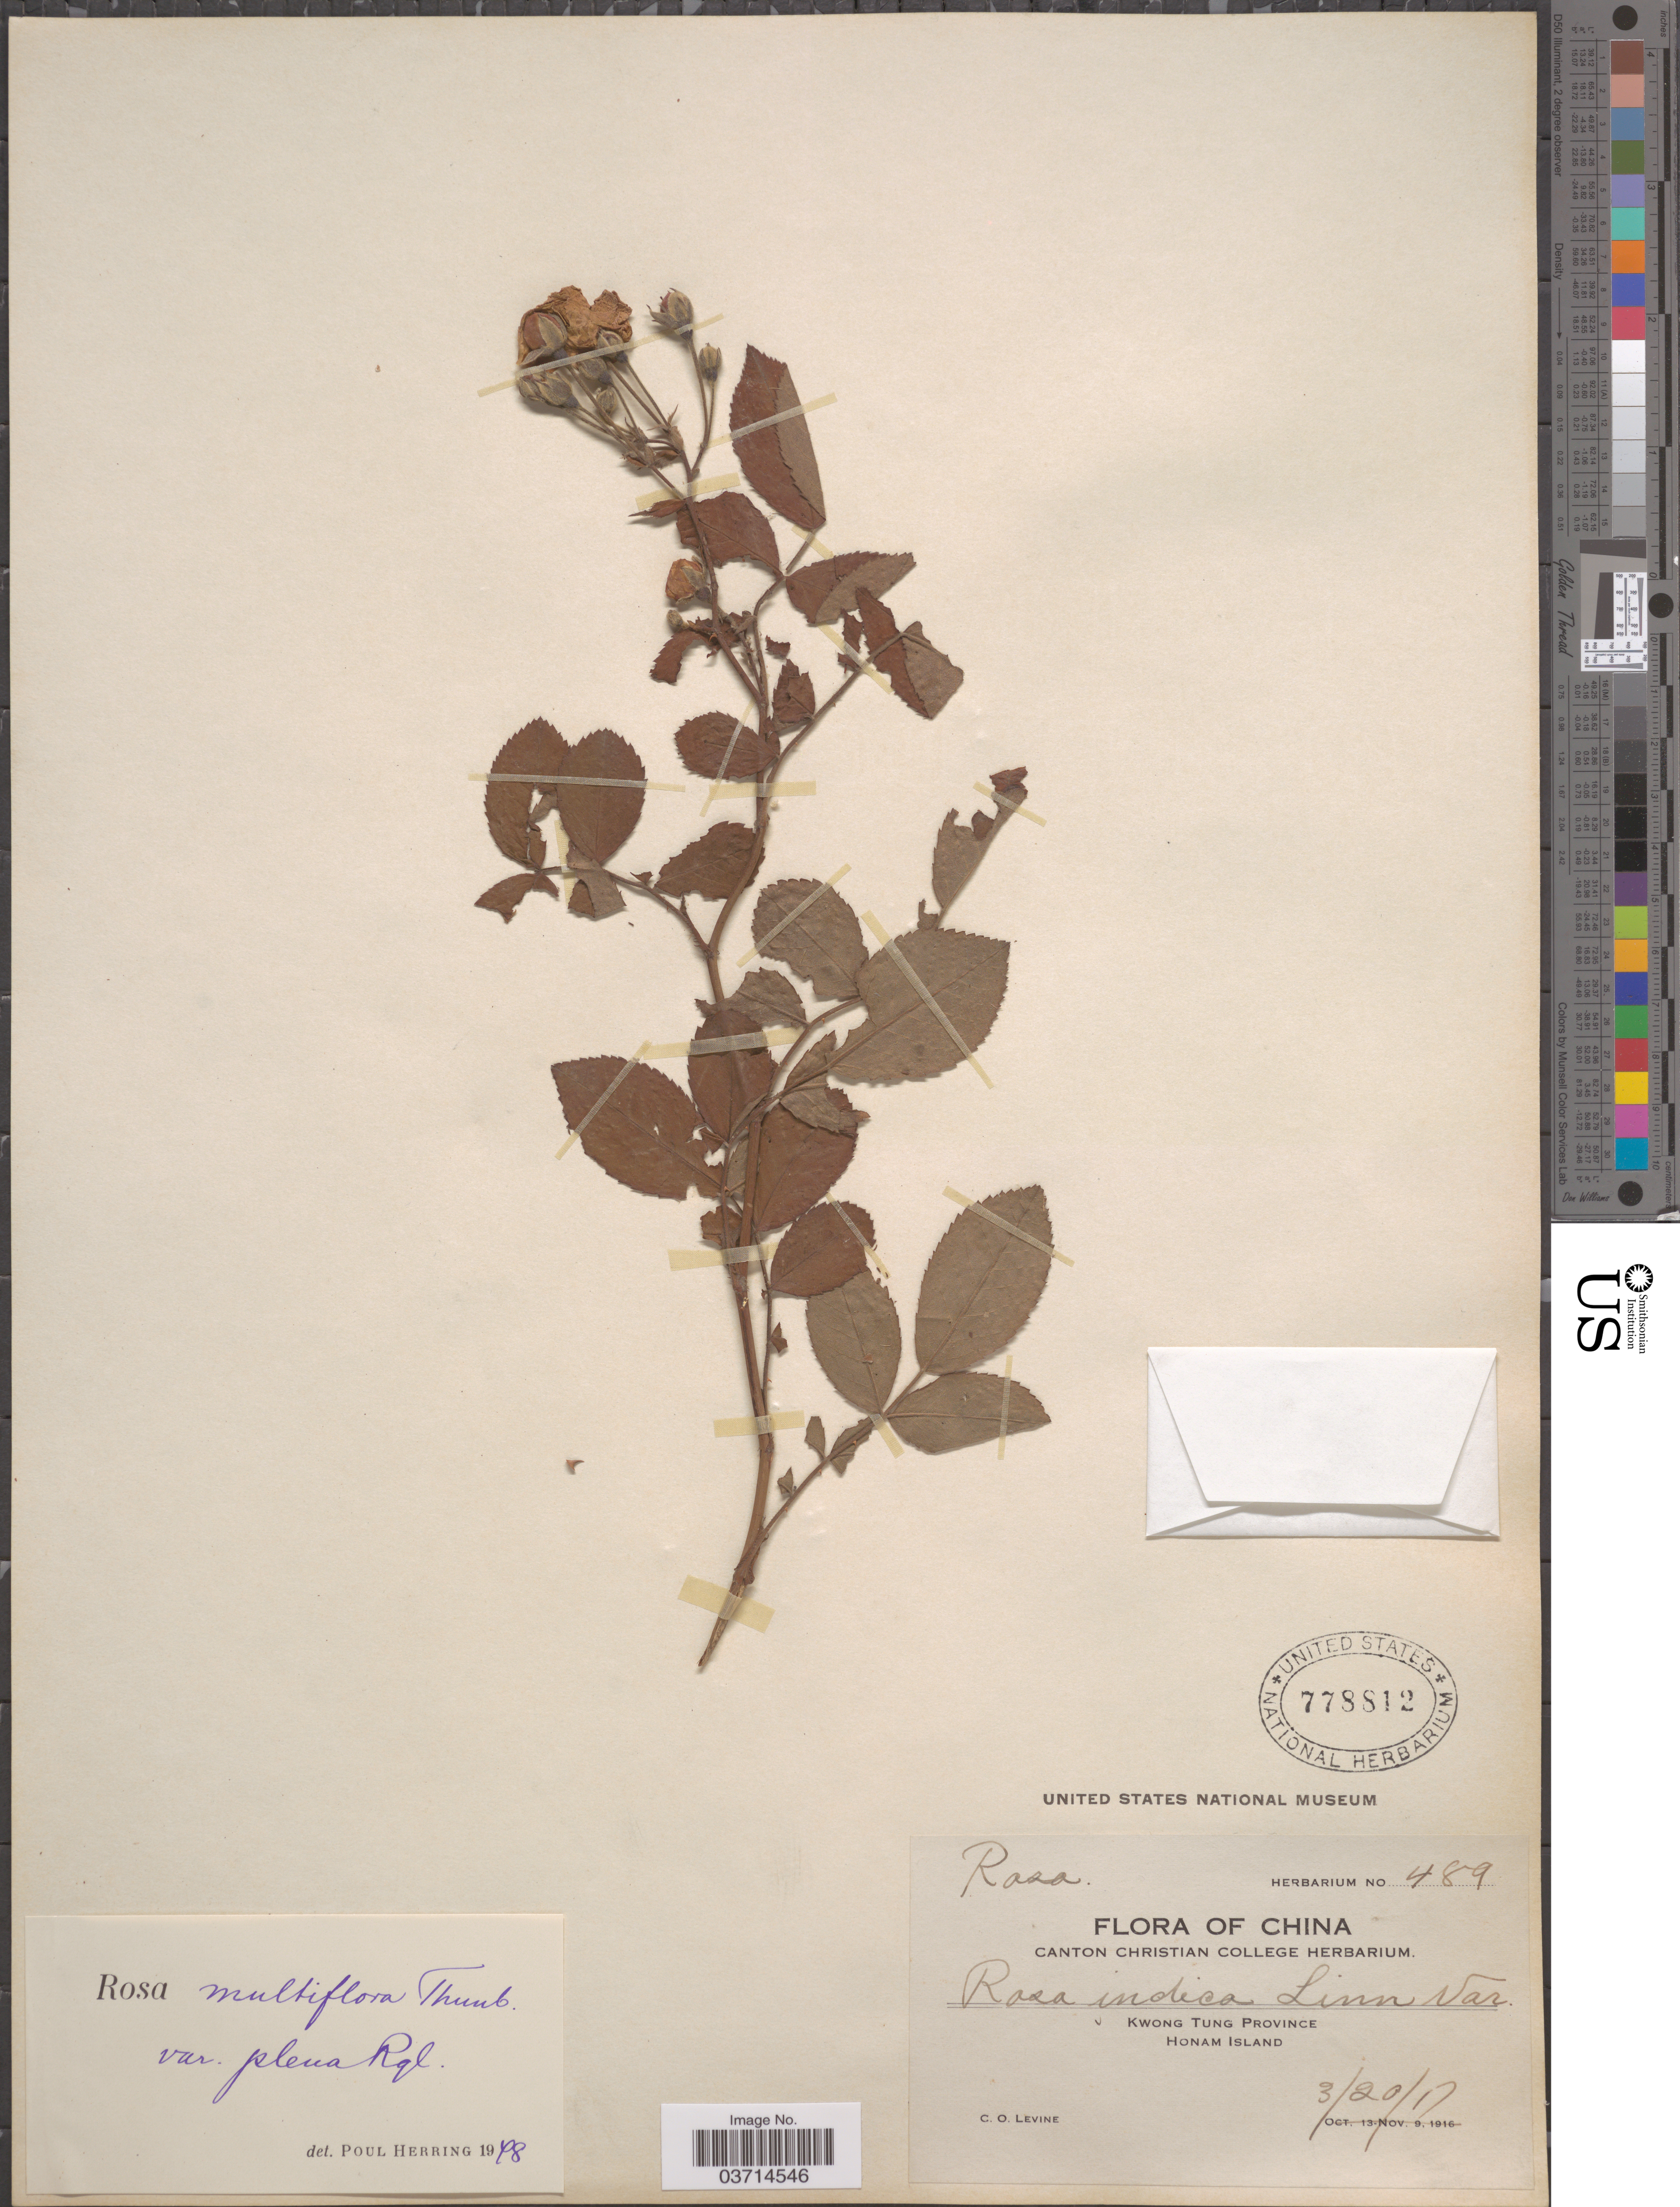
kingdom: Plantae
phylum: Tracheophyta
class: Magnoliopsida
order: Rosales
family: Rosaceae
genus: Rosa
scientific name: Rosa multiflora var. plena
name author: Regel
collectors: C. O. Levine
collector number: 489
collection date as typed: Transcribed d/m/y: 20/3/17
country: China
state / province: Guangdong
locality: Kwong Tung Province. Honam Island.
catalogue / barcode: US 778812